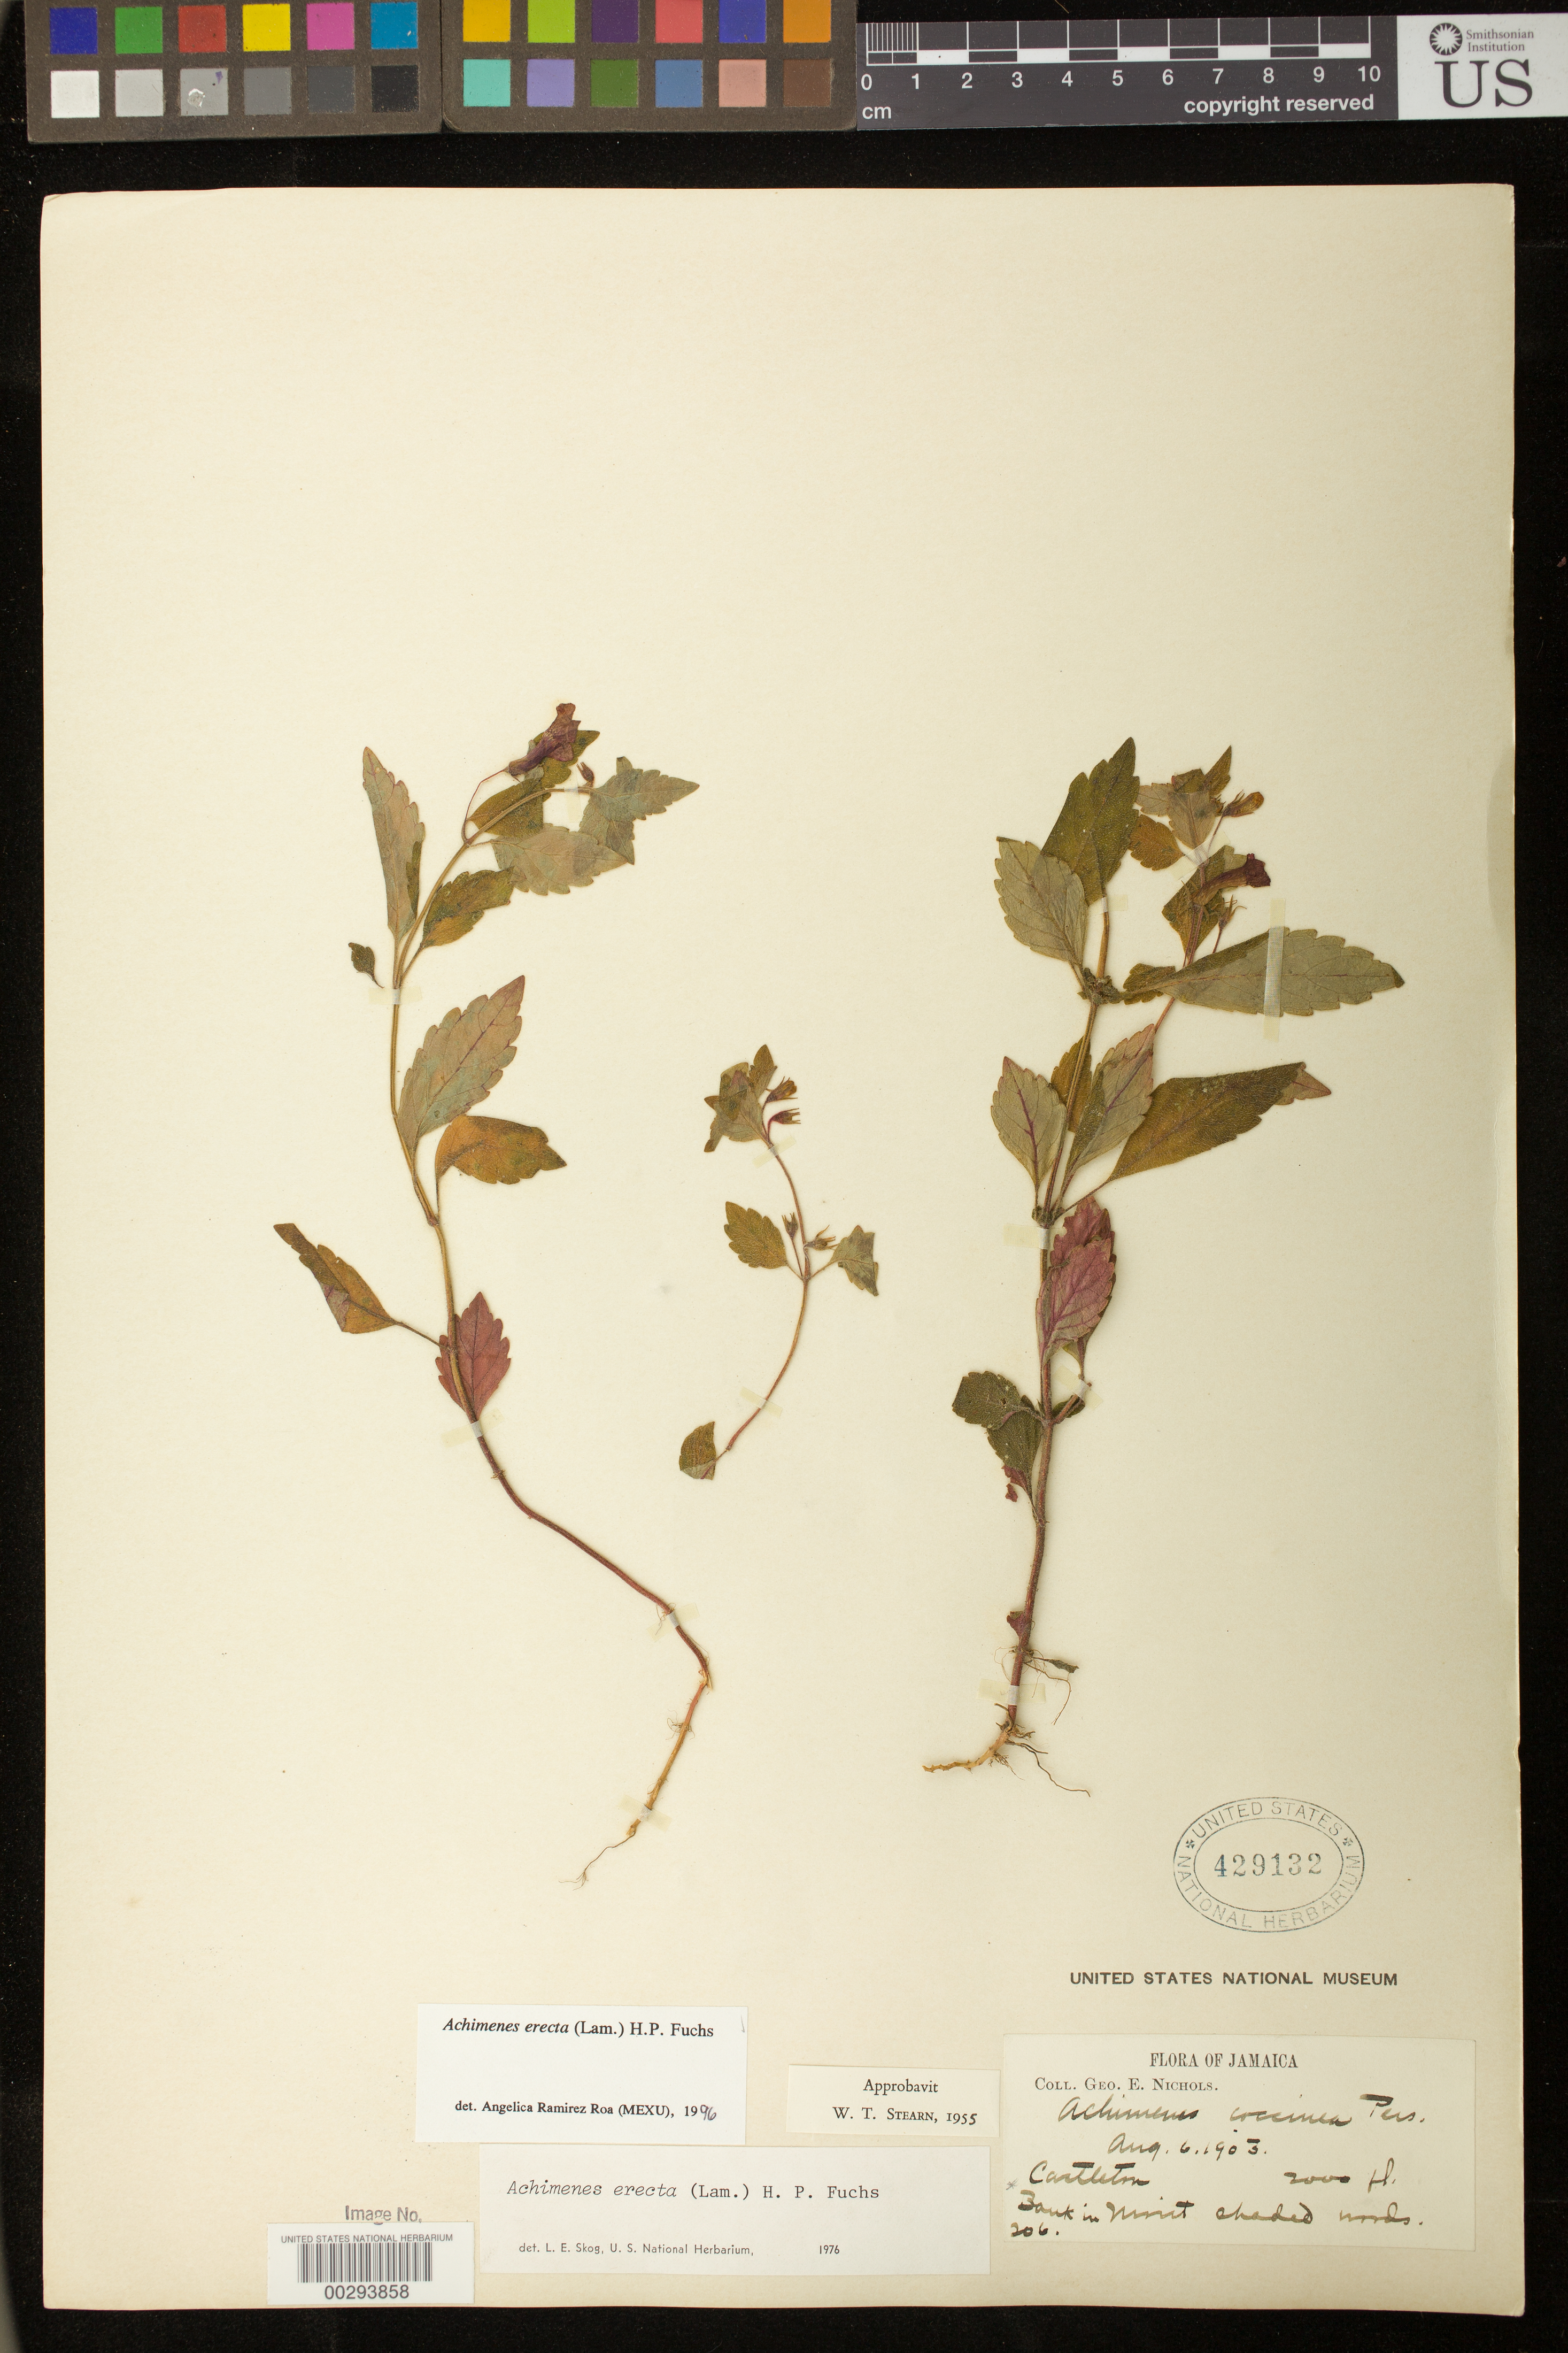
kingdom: Plantae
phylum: Tracheophyta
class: Magnoliopsida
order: Lamiales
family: Gesneriaceae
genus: Achimenes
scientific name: Achimenes erecta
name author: (Lam.) H.P. Fuchs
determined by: Skog, Laurence E.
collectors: G. E. Nichols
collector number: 206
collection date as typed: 06 Aug 1903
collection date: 1903-08-06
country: Jamaica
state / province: Saint Mary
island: Jamaica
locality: Castleton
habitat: Bank in moist shaded woods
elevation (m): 610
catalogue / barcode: US 429132